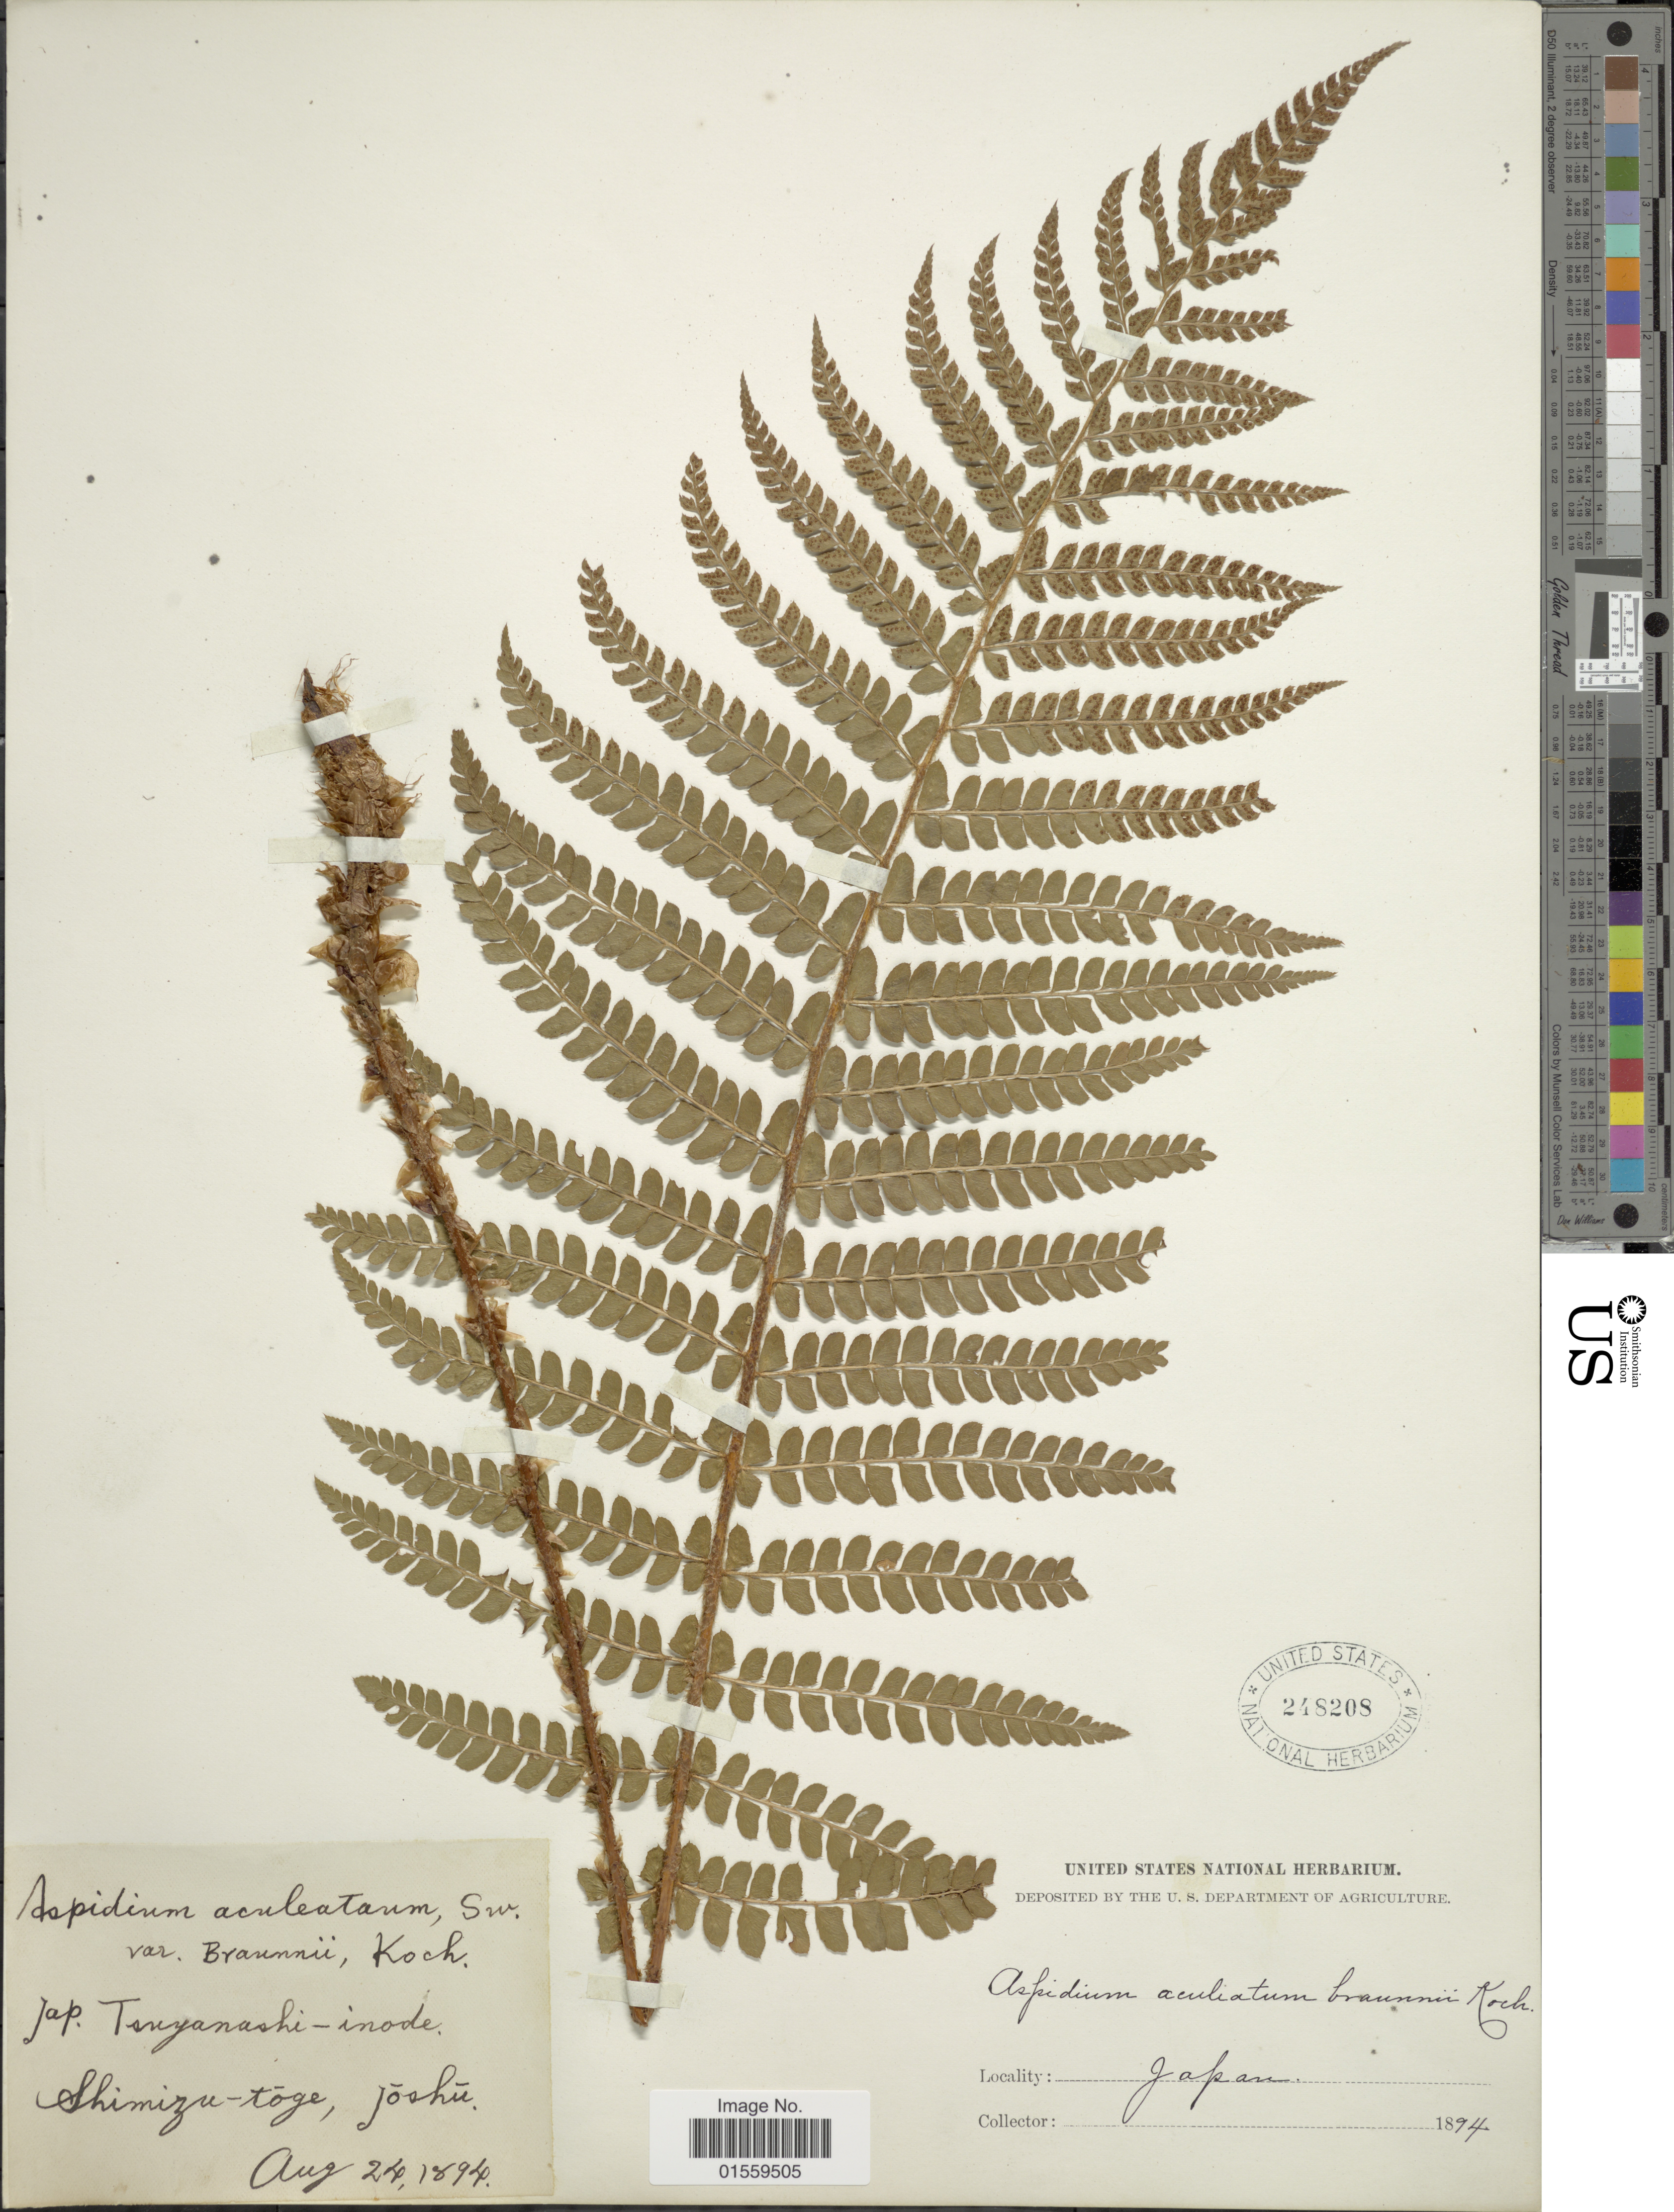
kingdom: Plantae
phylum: Tracheophyta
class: Polypodiopsida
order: Polypodiales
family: Dryopteridaceae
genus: Polystichum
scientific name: Polystichum setiferum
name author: (Forssk.) Moore ex Woynar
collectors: U.S. National Herbarium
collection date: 1894-08-24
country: Japan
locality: Tsuyanashi- inode Shimizu-toge, Joshu.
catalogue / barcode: US 248208